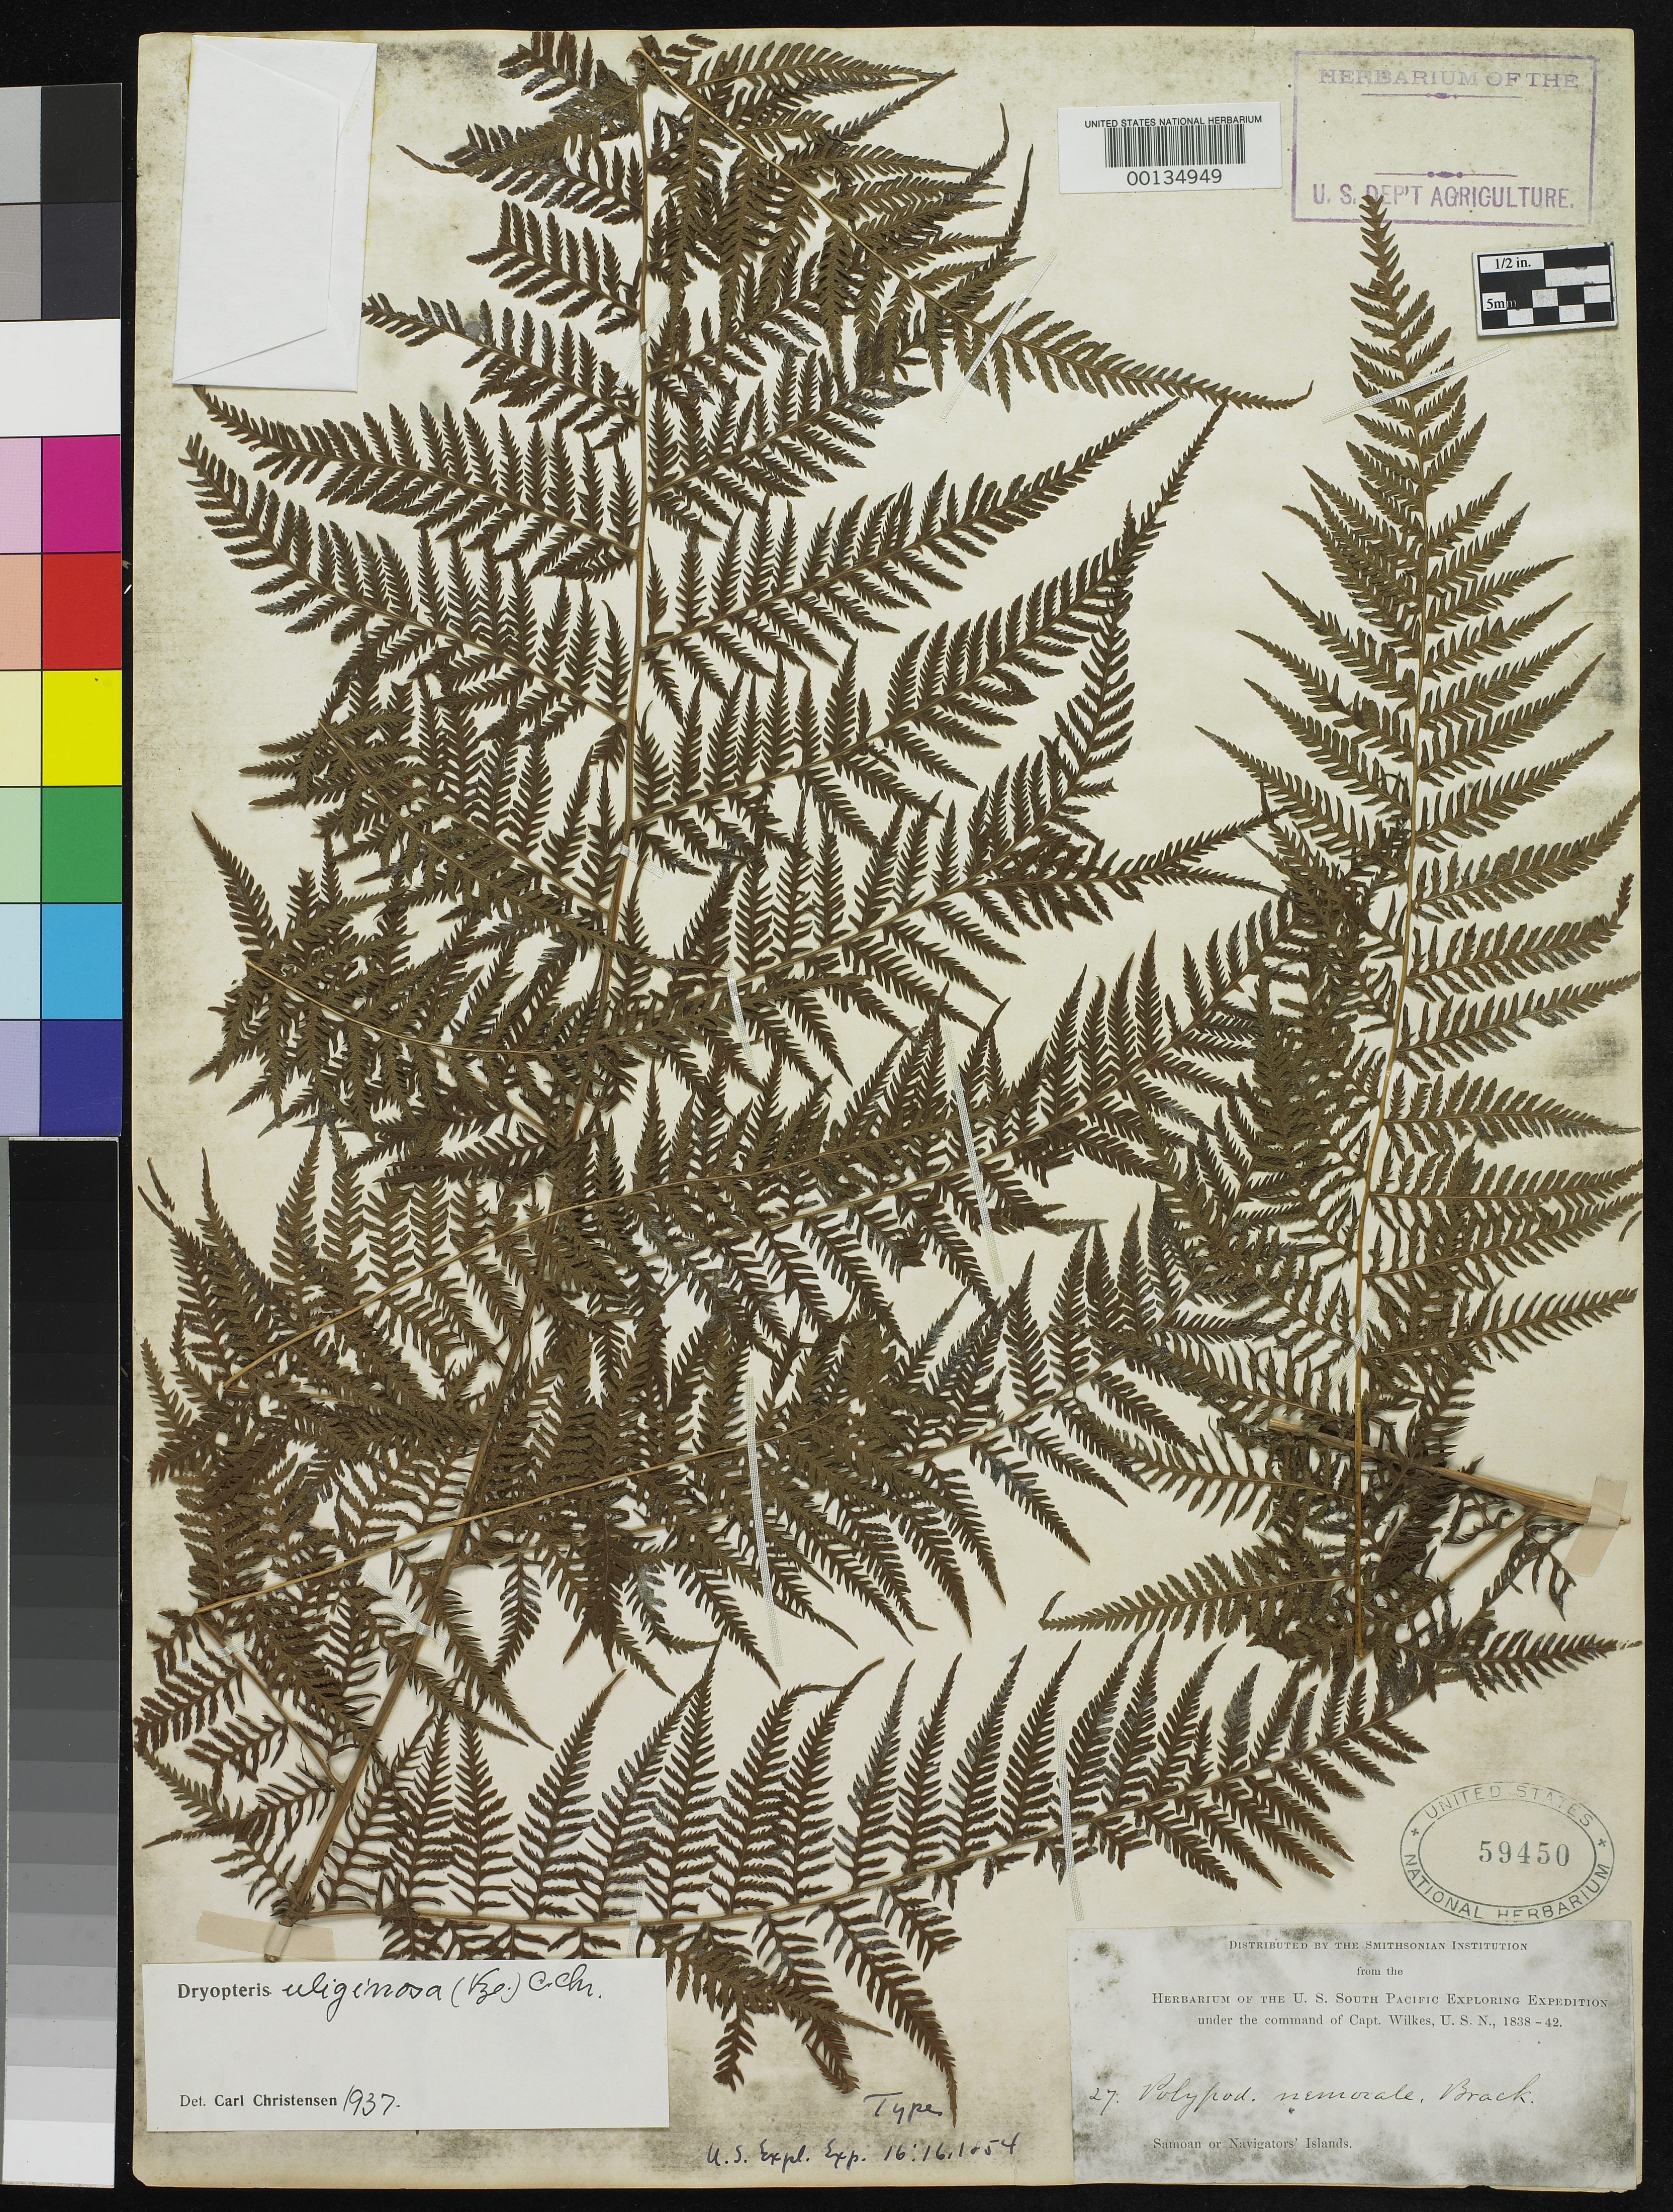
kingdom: Plantae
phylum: Tracheophyta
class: Polypodiopsida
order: Polypodiales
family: Polypodiaceae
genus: Polypodium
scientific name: Polypodium nemorale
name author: Brack. in Wilkes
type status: Holotype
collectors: Wilkes Explor. Exped.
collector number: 27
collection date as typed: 1838 to -- --- 1842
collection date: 1838/1842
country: American Samoa / Samoa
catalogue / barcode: US 59450